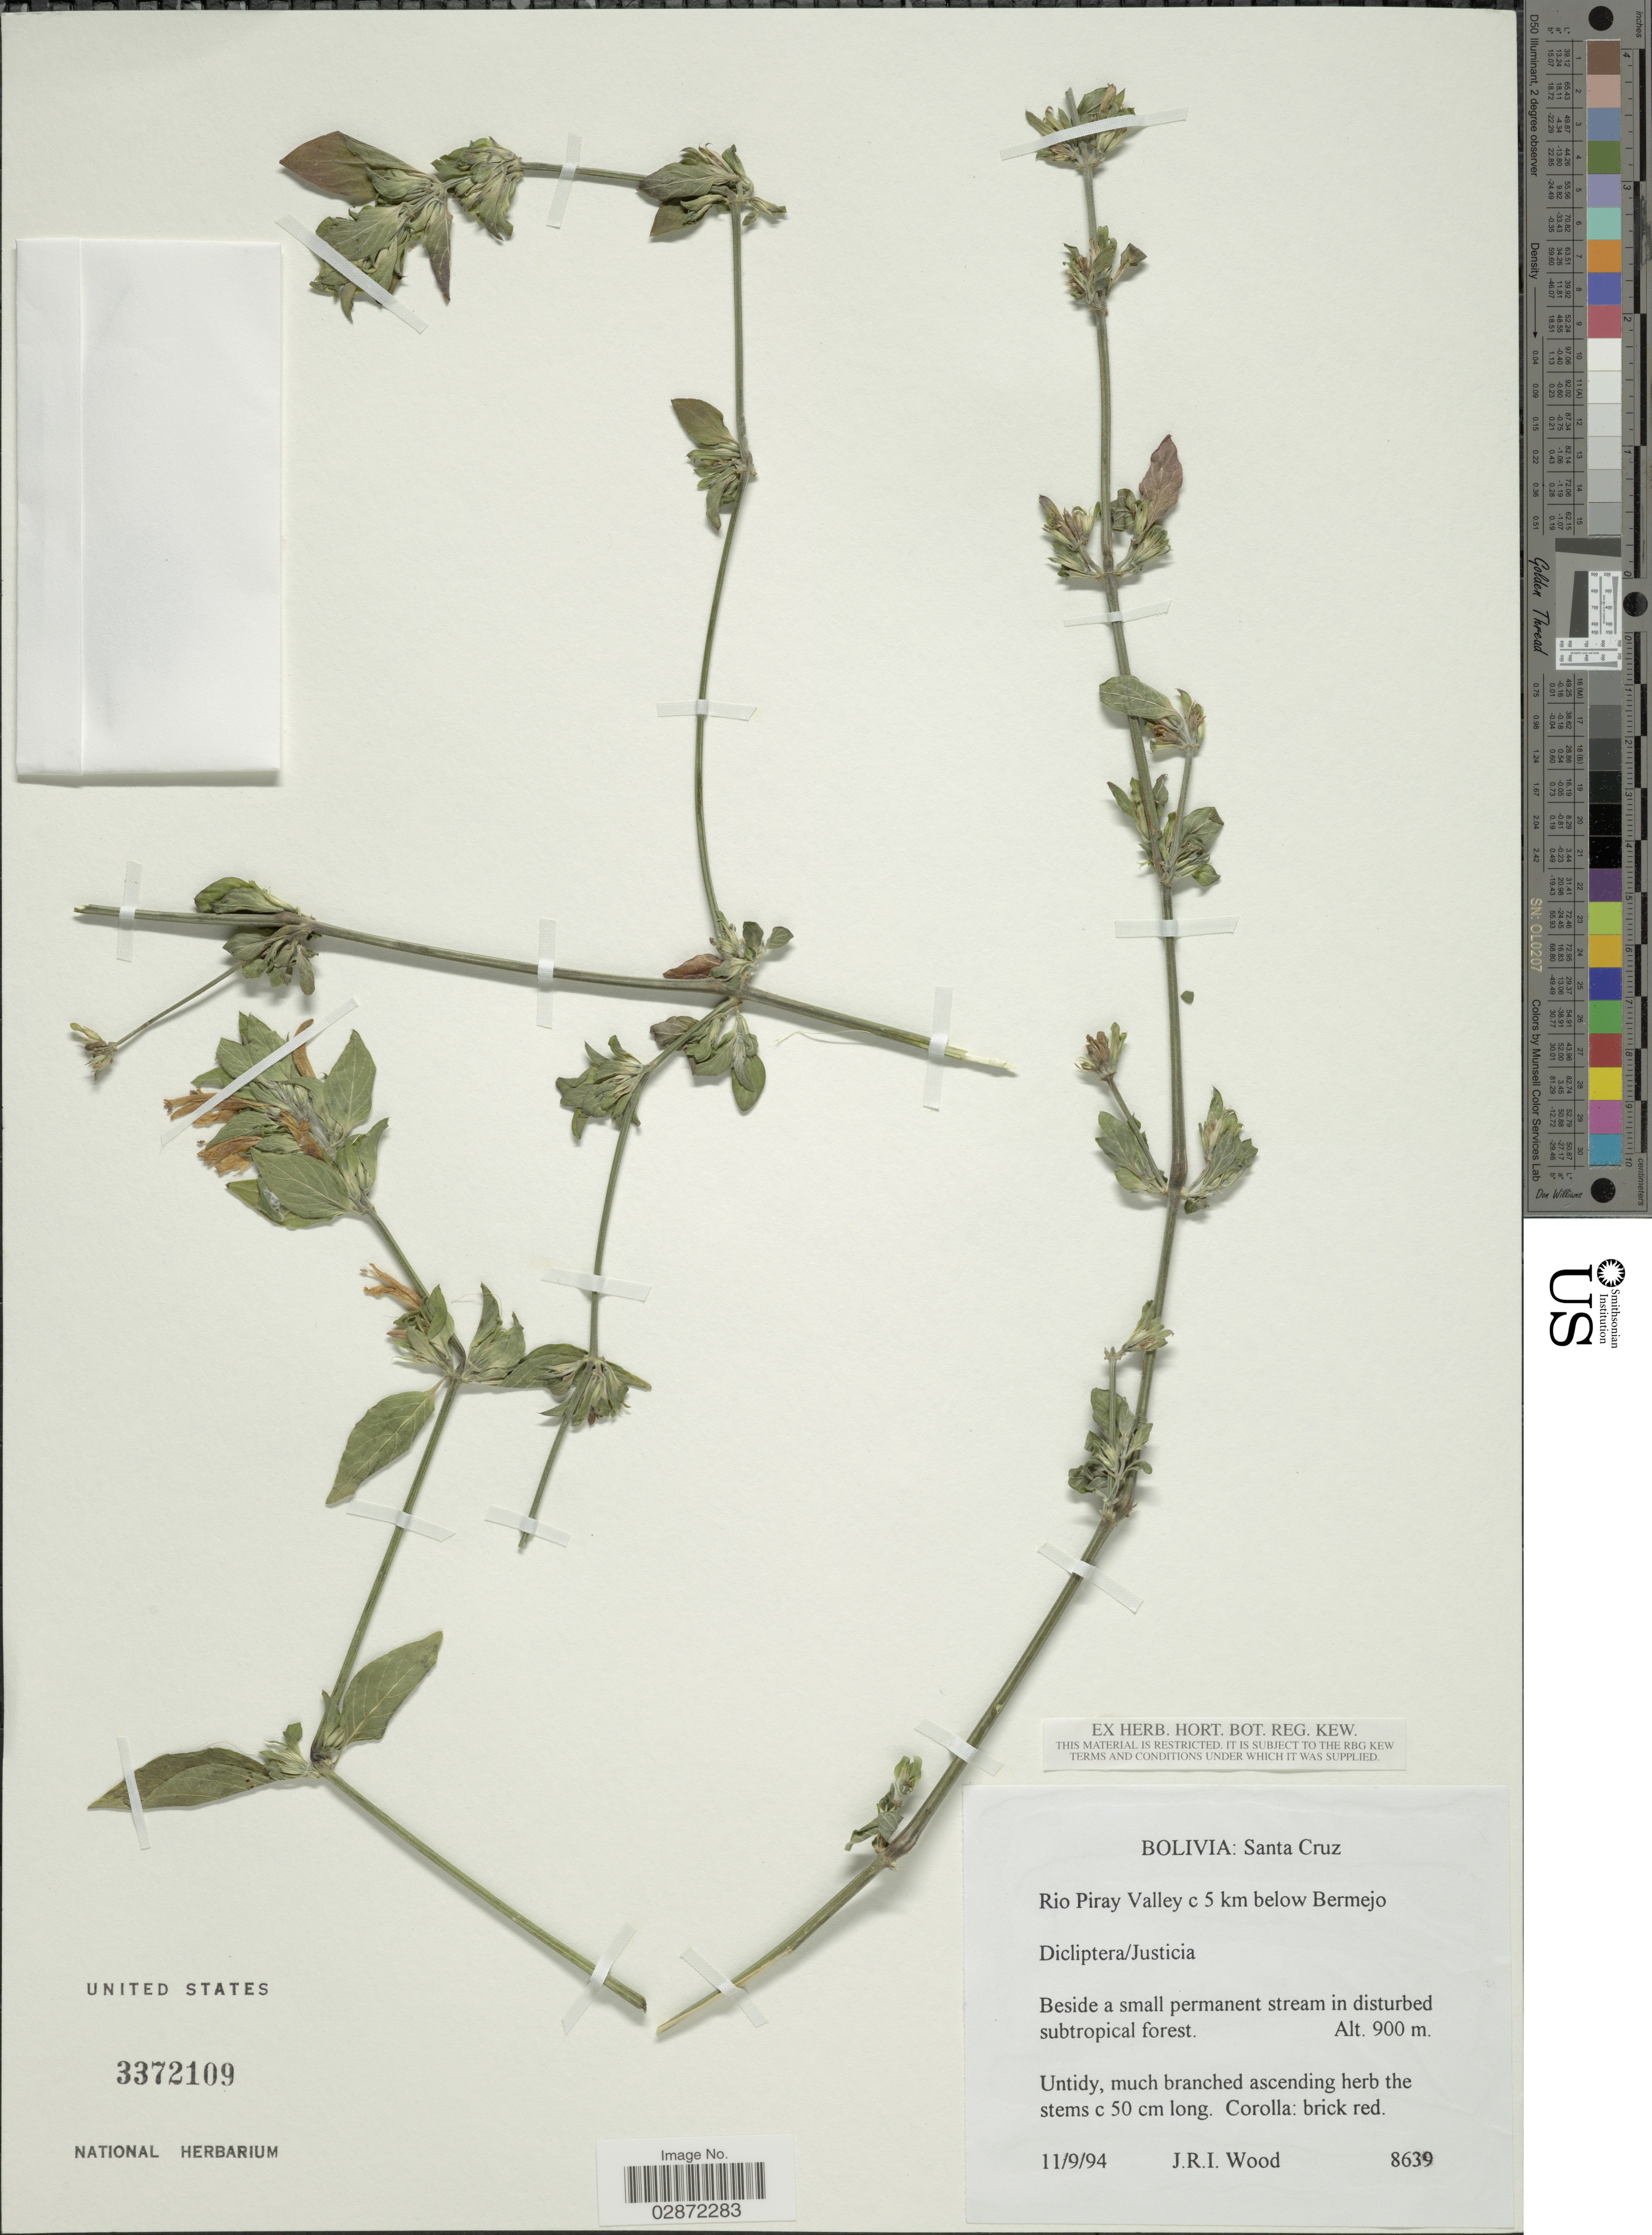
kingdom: Plantae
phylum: Tracheophyta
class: Magnoliopsida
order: Lamiales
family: Acanthaceae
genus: Dicliptera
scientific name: Dicliptera squarrosa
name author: Nees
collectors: J. R. I. Wood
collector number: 8639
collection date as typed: Transcribed d/m/y: 11/9/94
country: Bolivia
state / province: Santa Cruz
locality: Rio Piray Valley c 5 km below Bermejo.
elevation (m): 900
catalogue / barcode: US 3372109